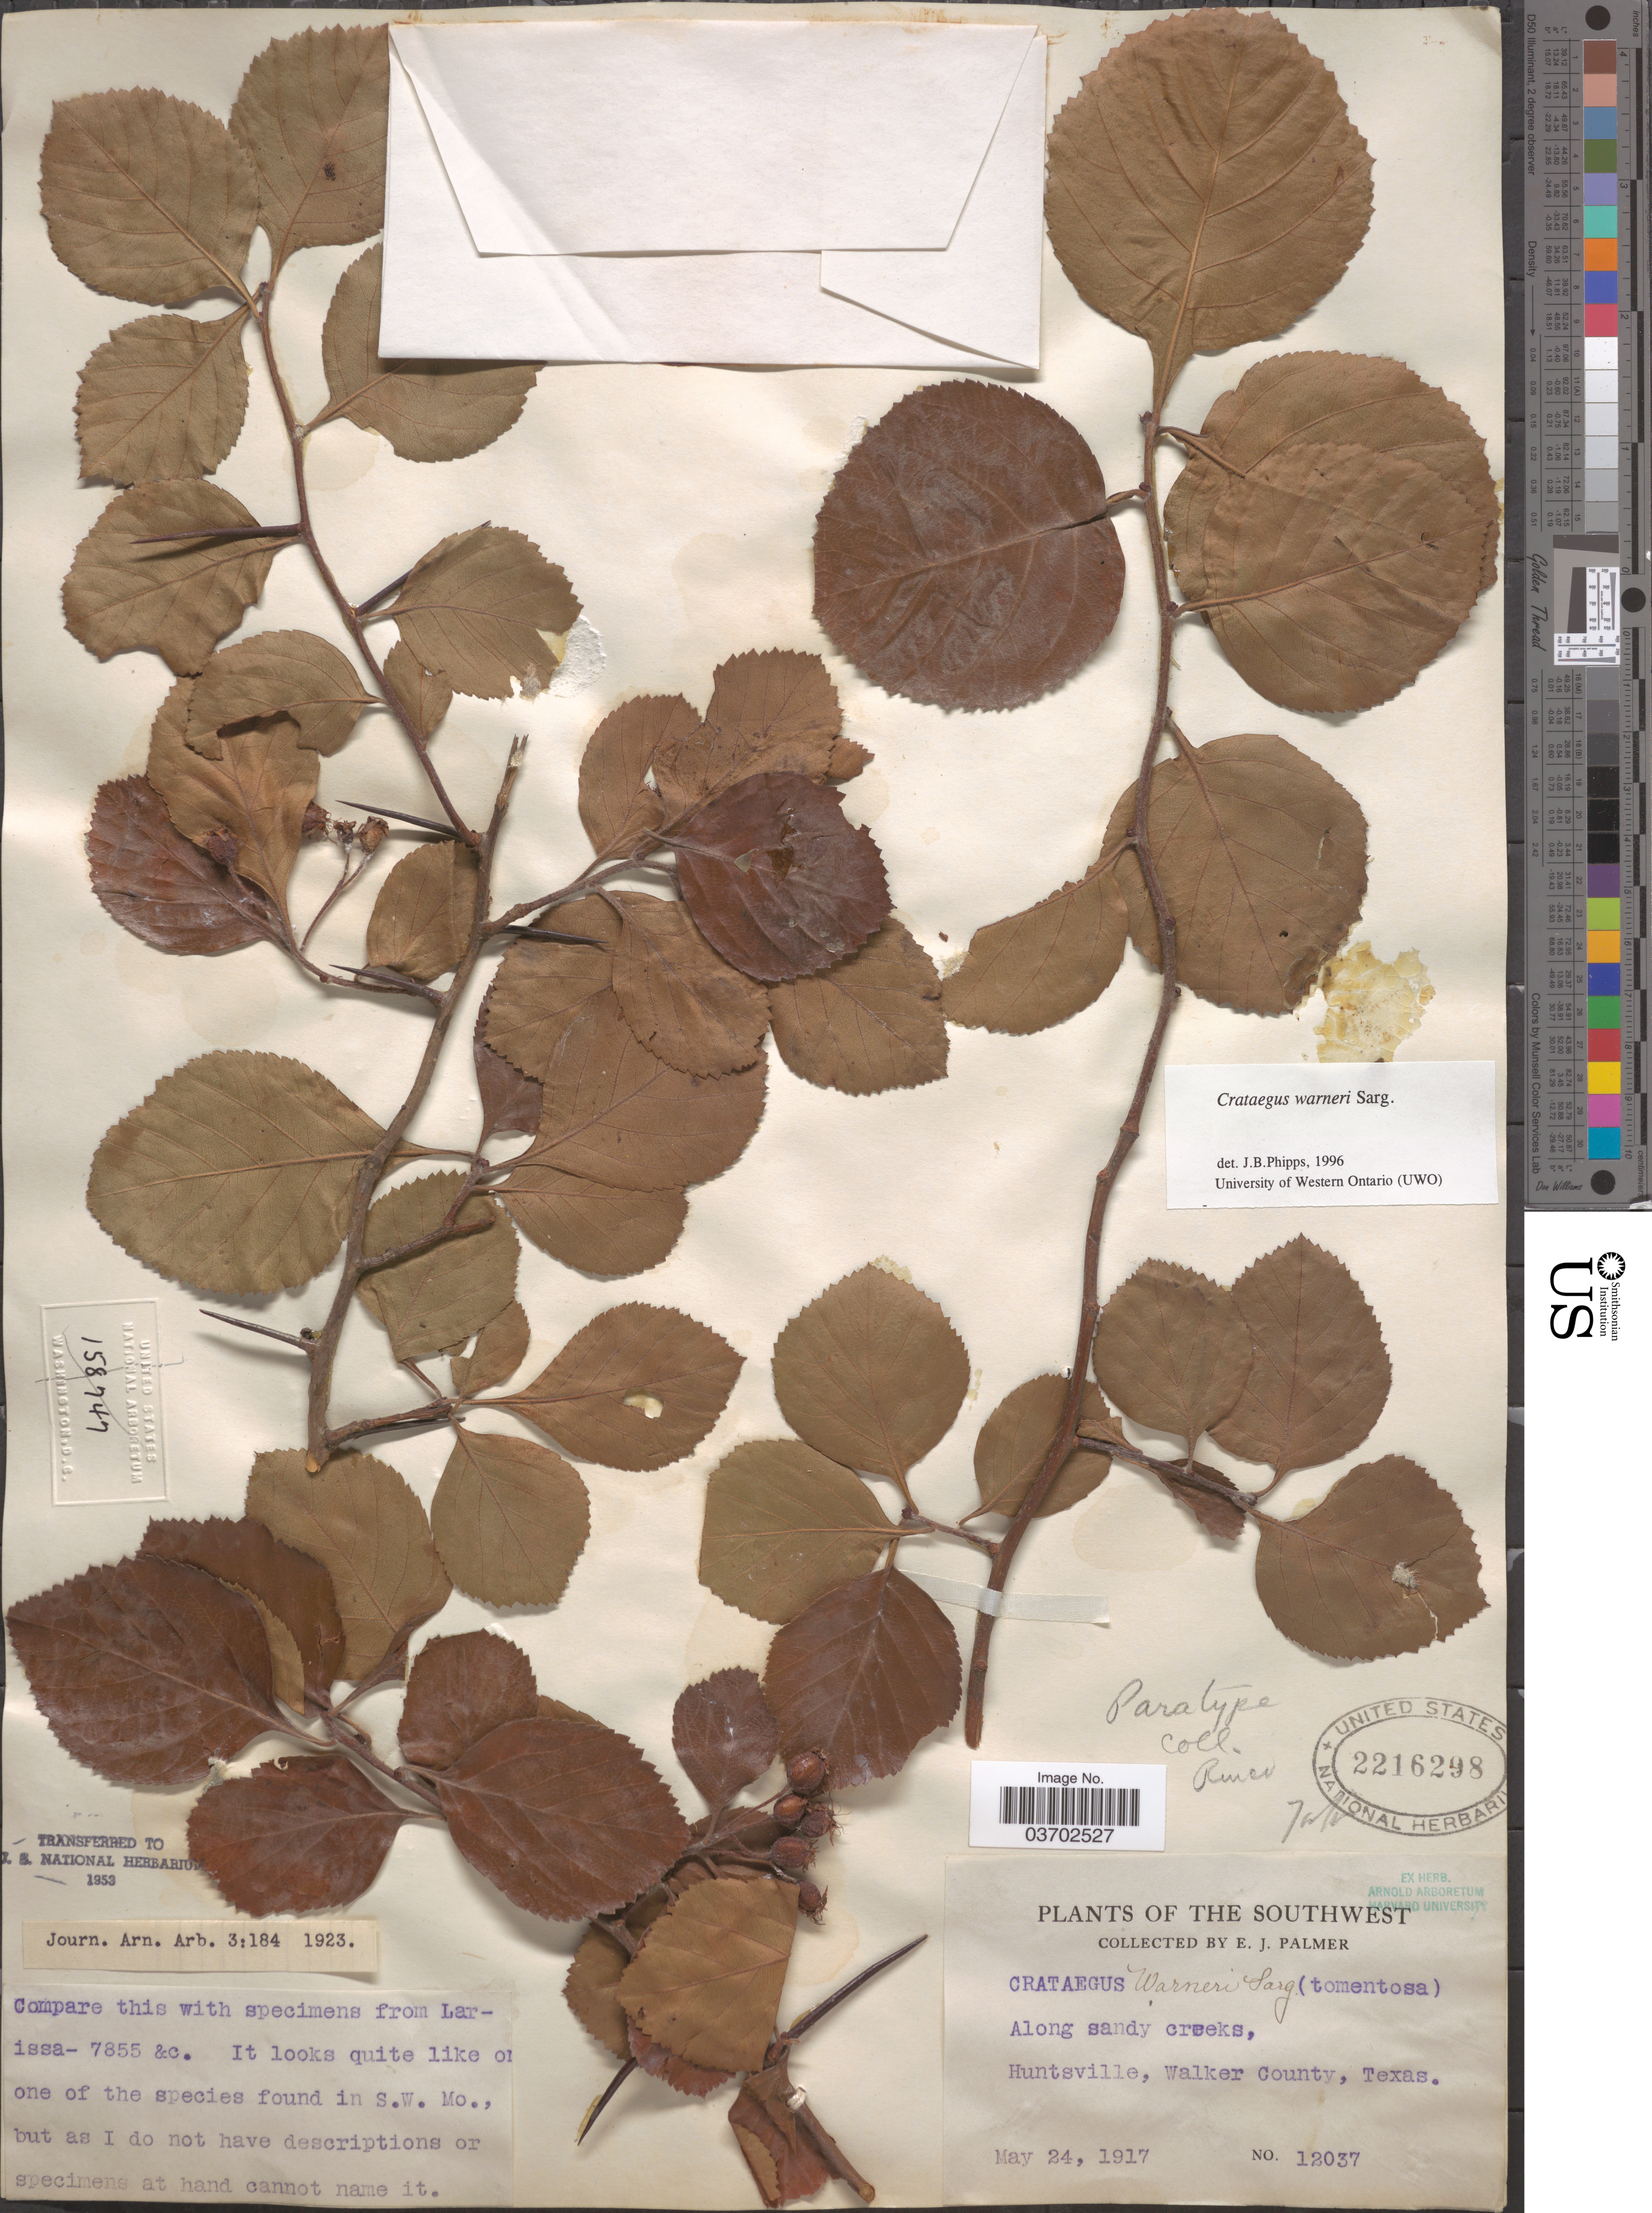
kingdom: Plantae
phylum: Tracheophyta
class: Magnoliopsida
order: Rosales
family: Rosaceae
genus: Crataegus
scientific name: Crataegus warneri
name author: Sarg.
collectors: E. J. Palmer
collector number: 12037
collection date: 1917-05-24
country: United States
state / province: Texas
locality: The Southwest. Along sandy creeks, Hunstville, Walker County.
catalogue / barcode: US 2216298